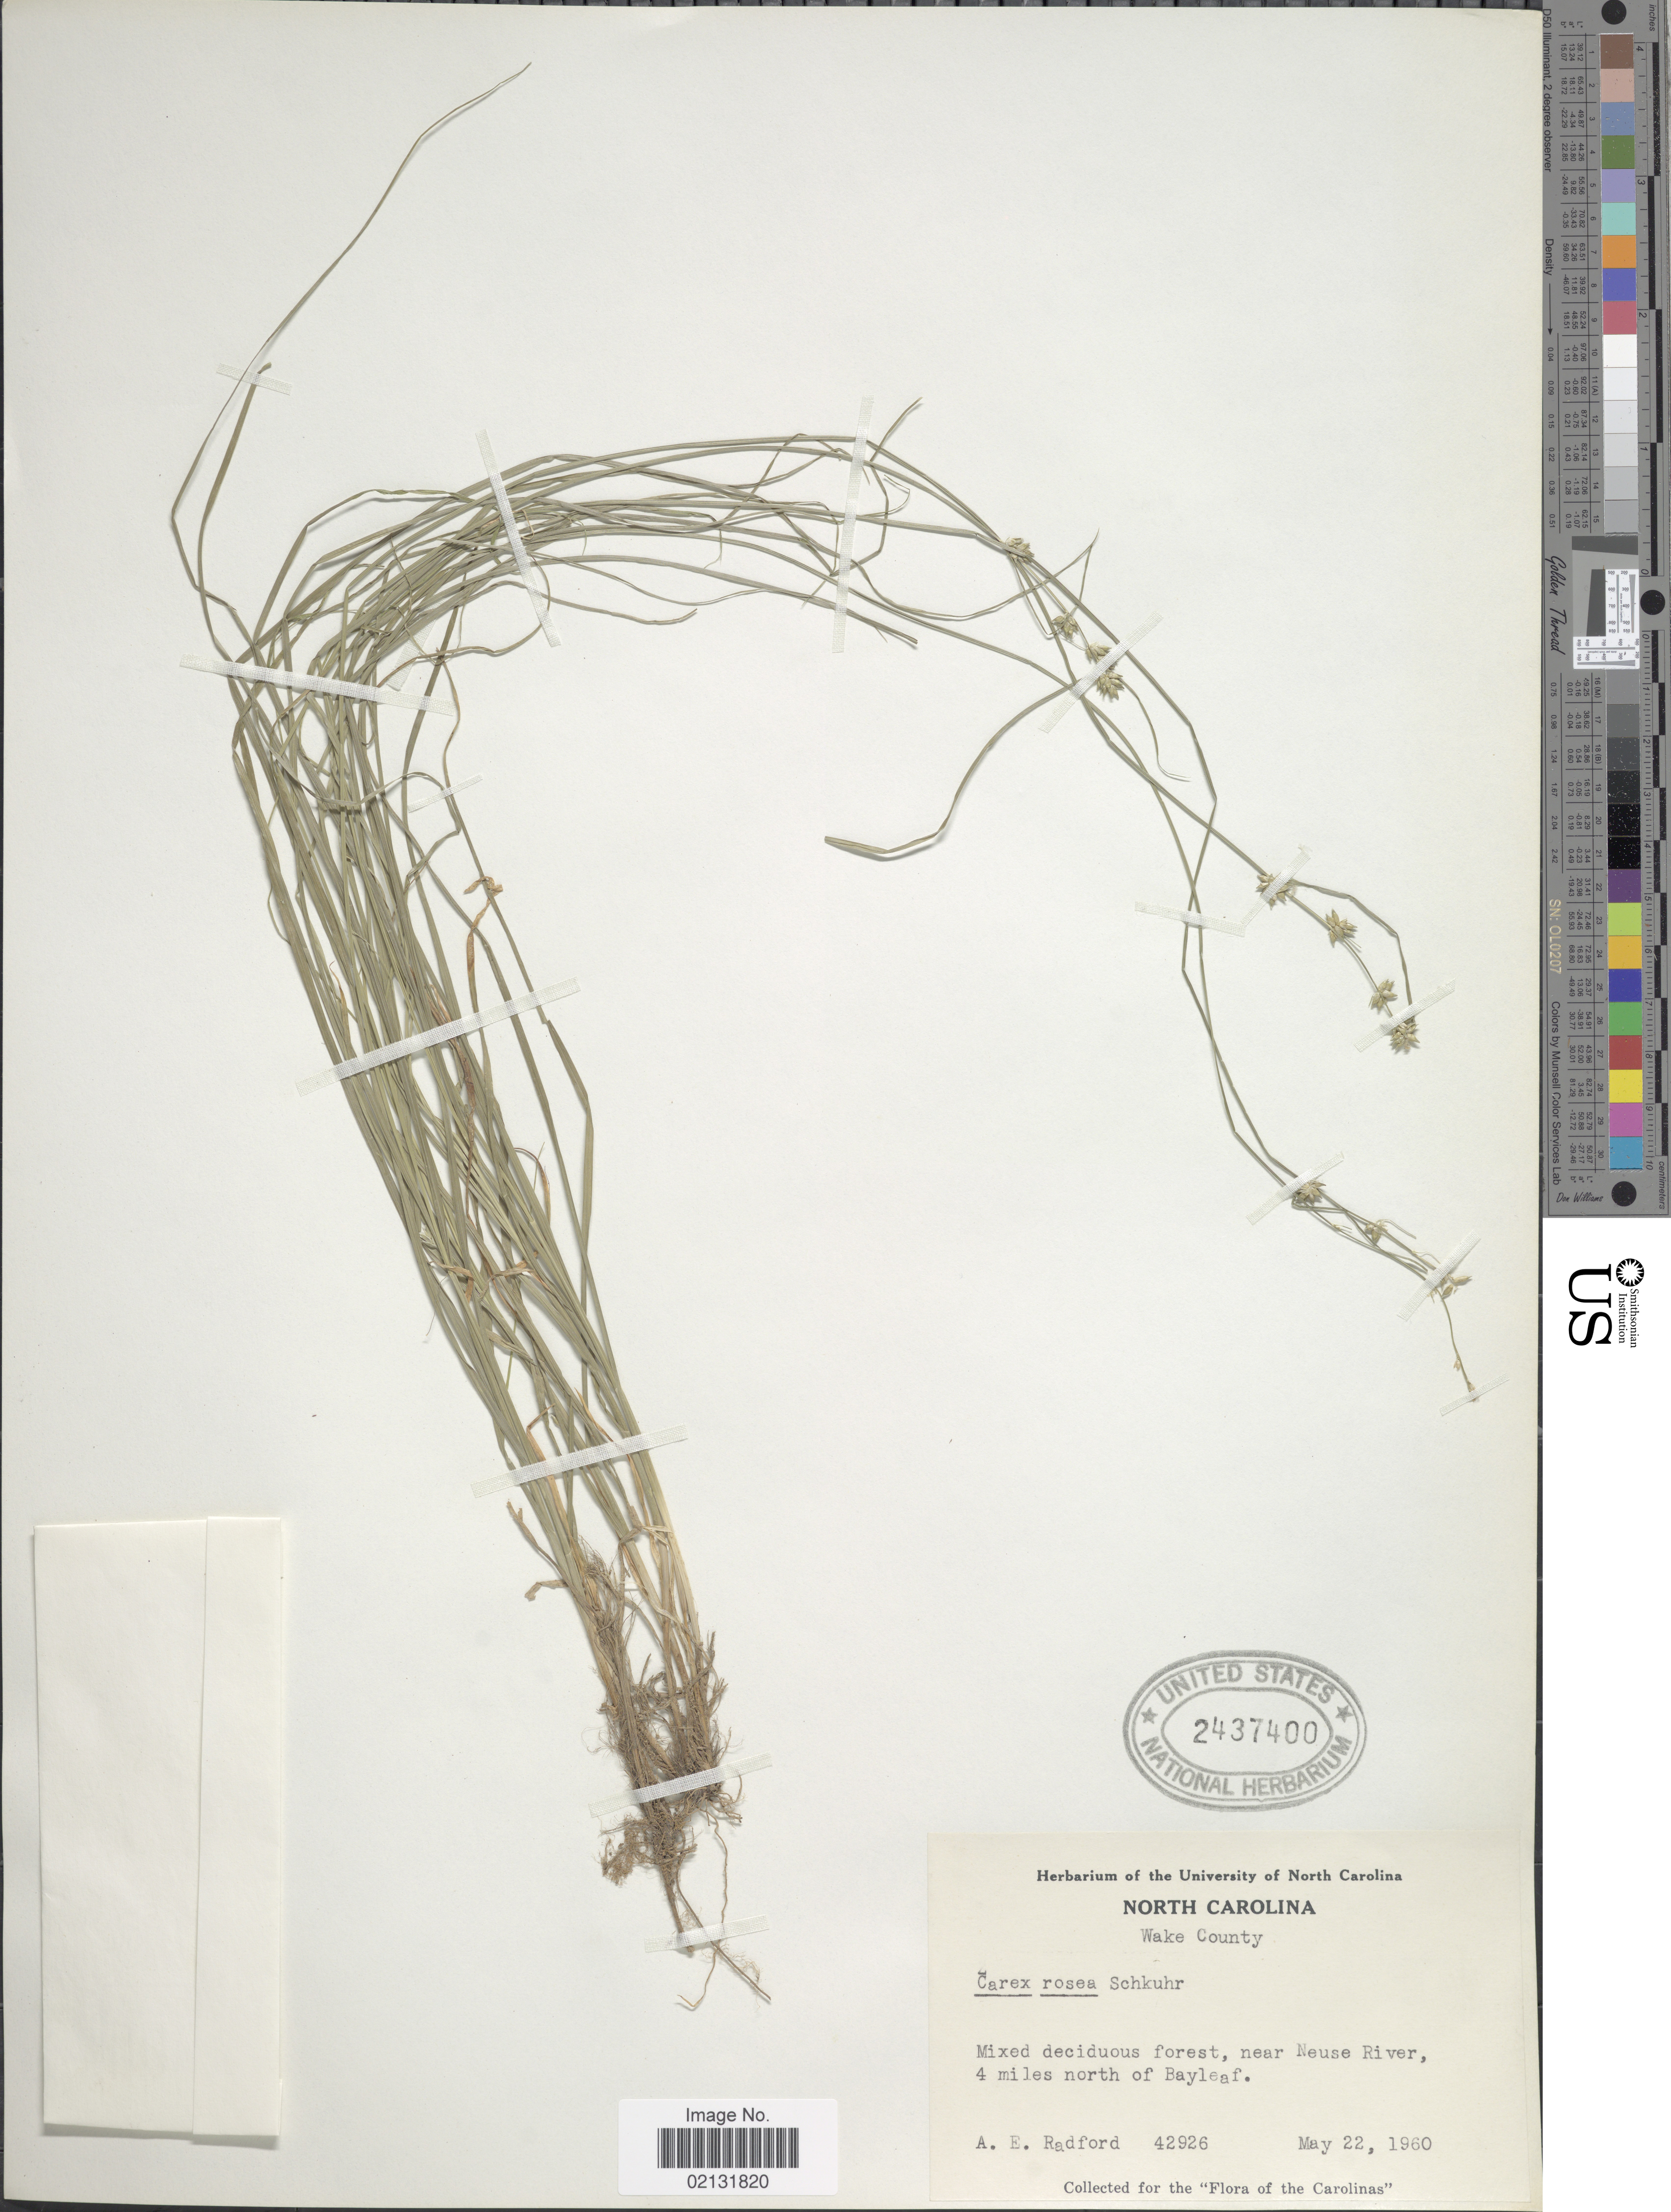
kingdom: Plantae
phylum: Tracheophyta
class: Liliopsida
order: Poales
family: Cyperaceae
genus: Carex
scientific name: Carex rosea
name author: Willd.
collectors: A. E. Radford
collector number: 42926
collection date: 1960-05-22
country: United States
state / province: North Carolina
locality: North Carolina.Near Neuse River 4 miles north of Bayleaf. Carolinas,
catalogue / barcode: US 2437400